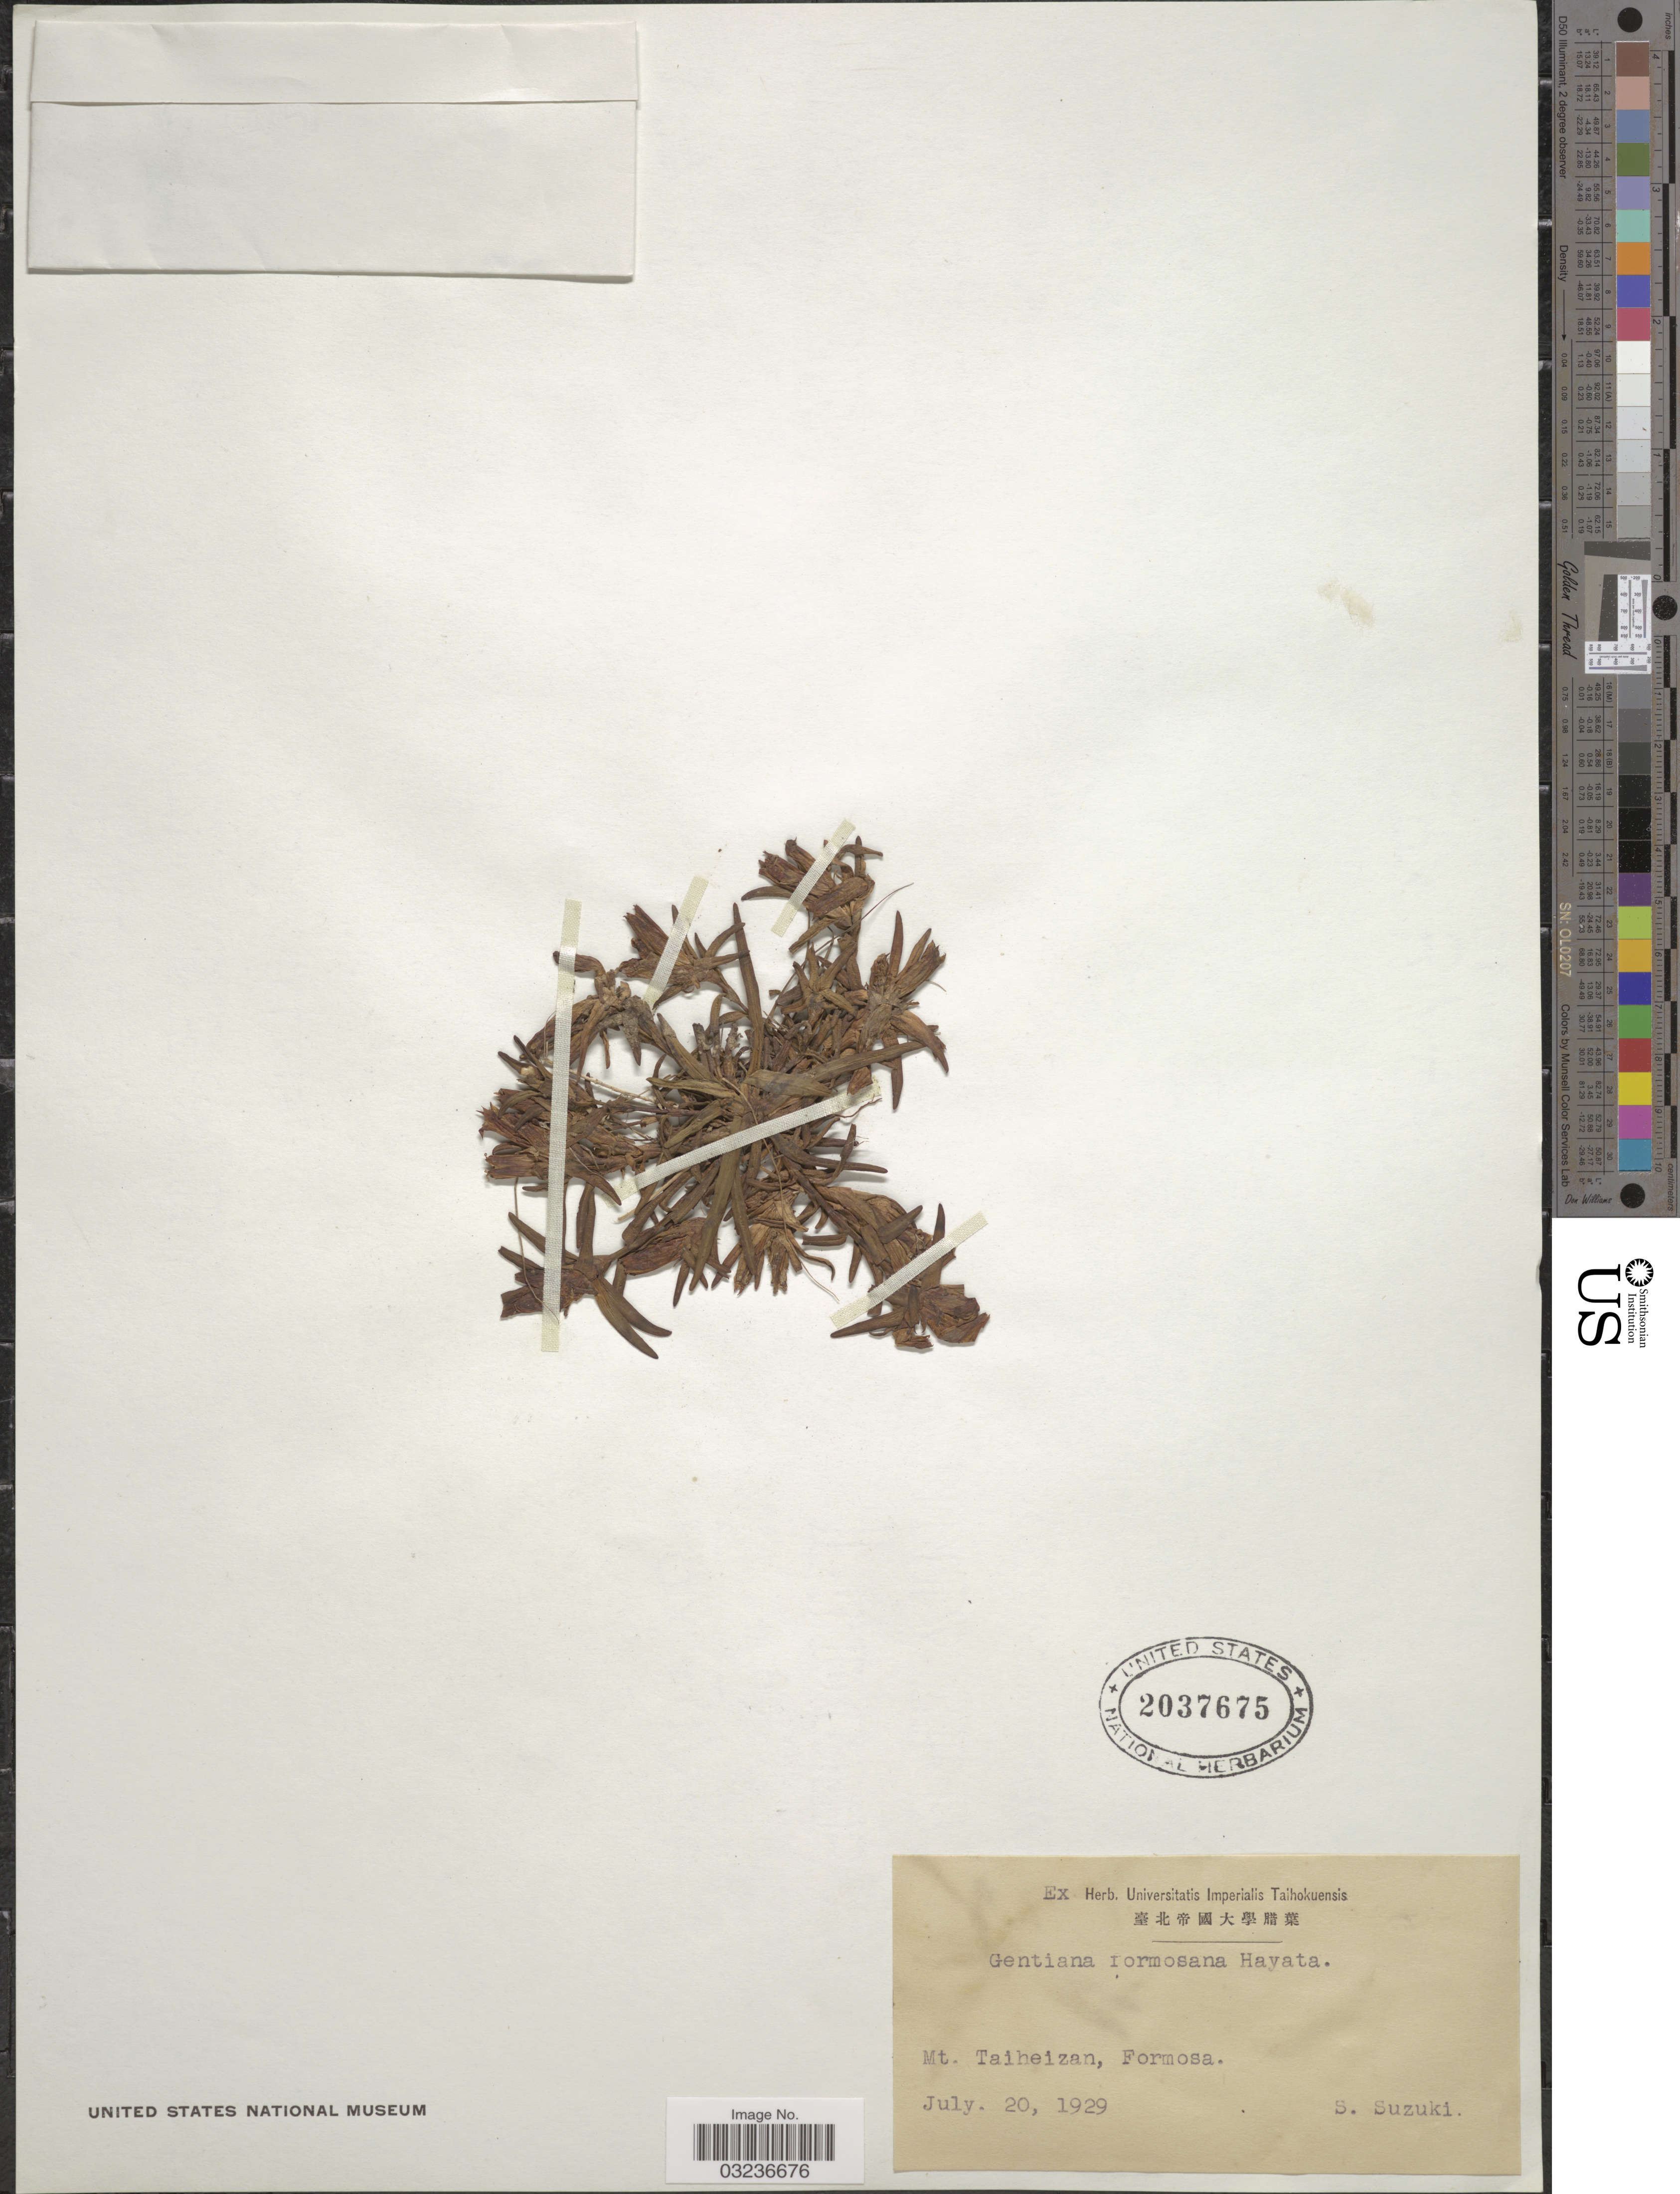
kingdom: Plantae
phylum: Tracheophyta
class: Magnoliopsida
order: Gentianales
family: Gentianaceae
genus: Gentiana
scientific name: Gentiana formosa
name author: Harry Sm.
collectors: S. Suzuki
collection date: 1929-07-20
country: Taiwan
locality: Mt. Taiheizan, Formosa.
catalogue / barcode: US 2037675